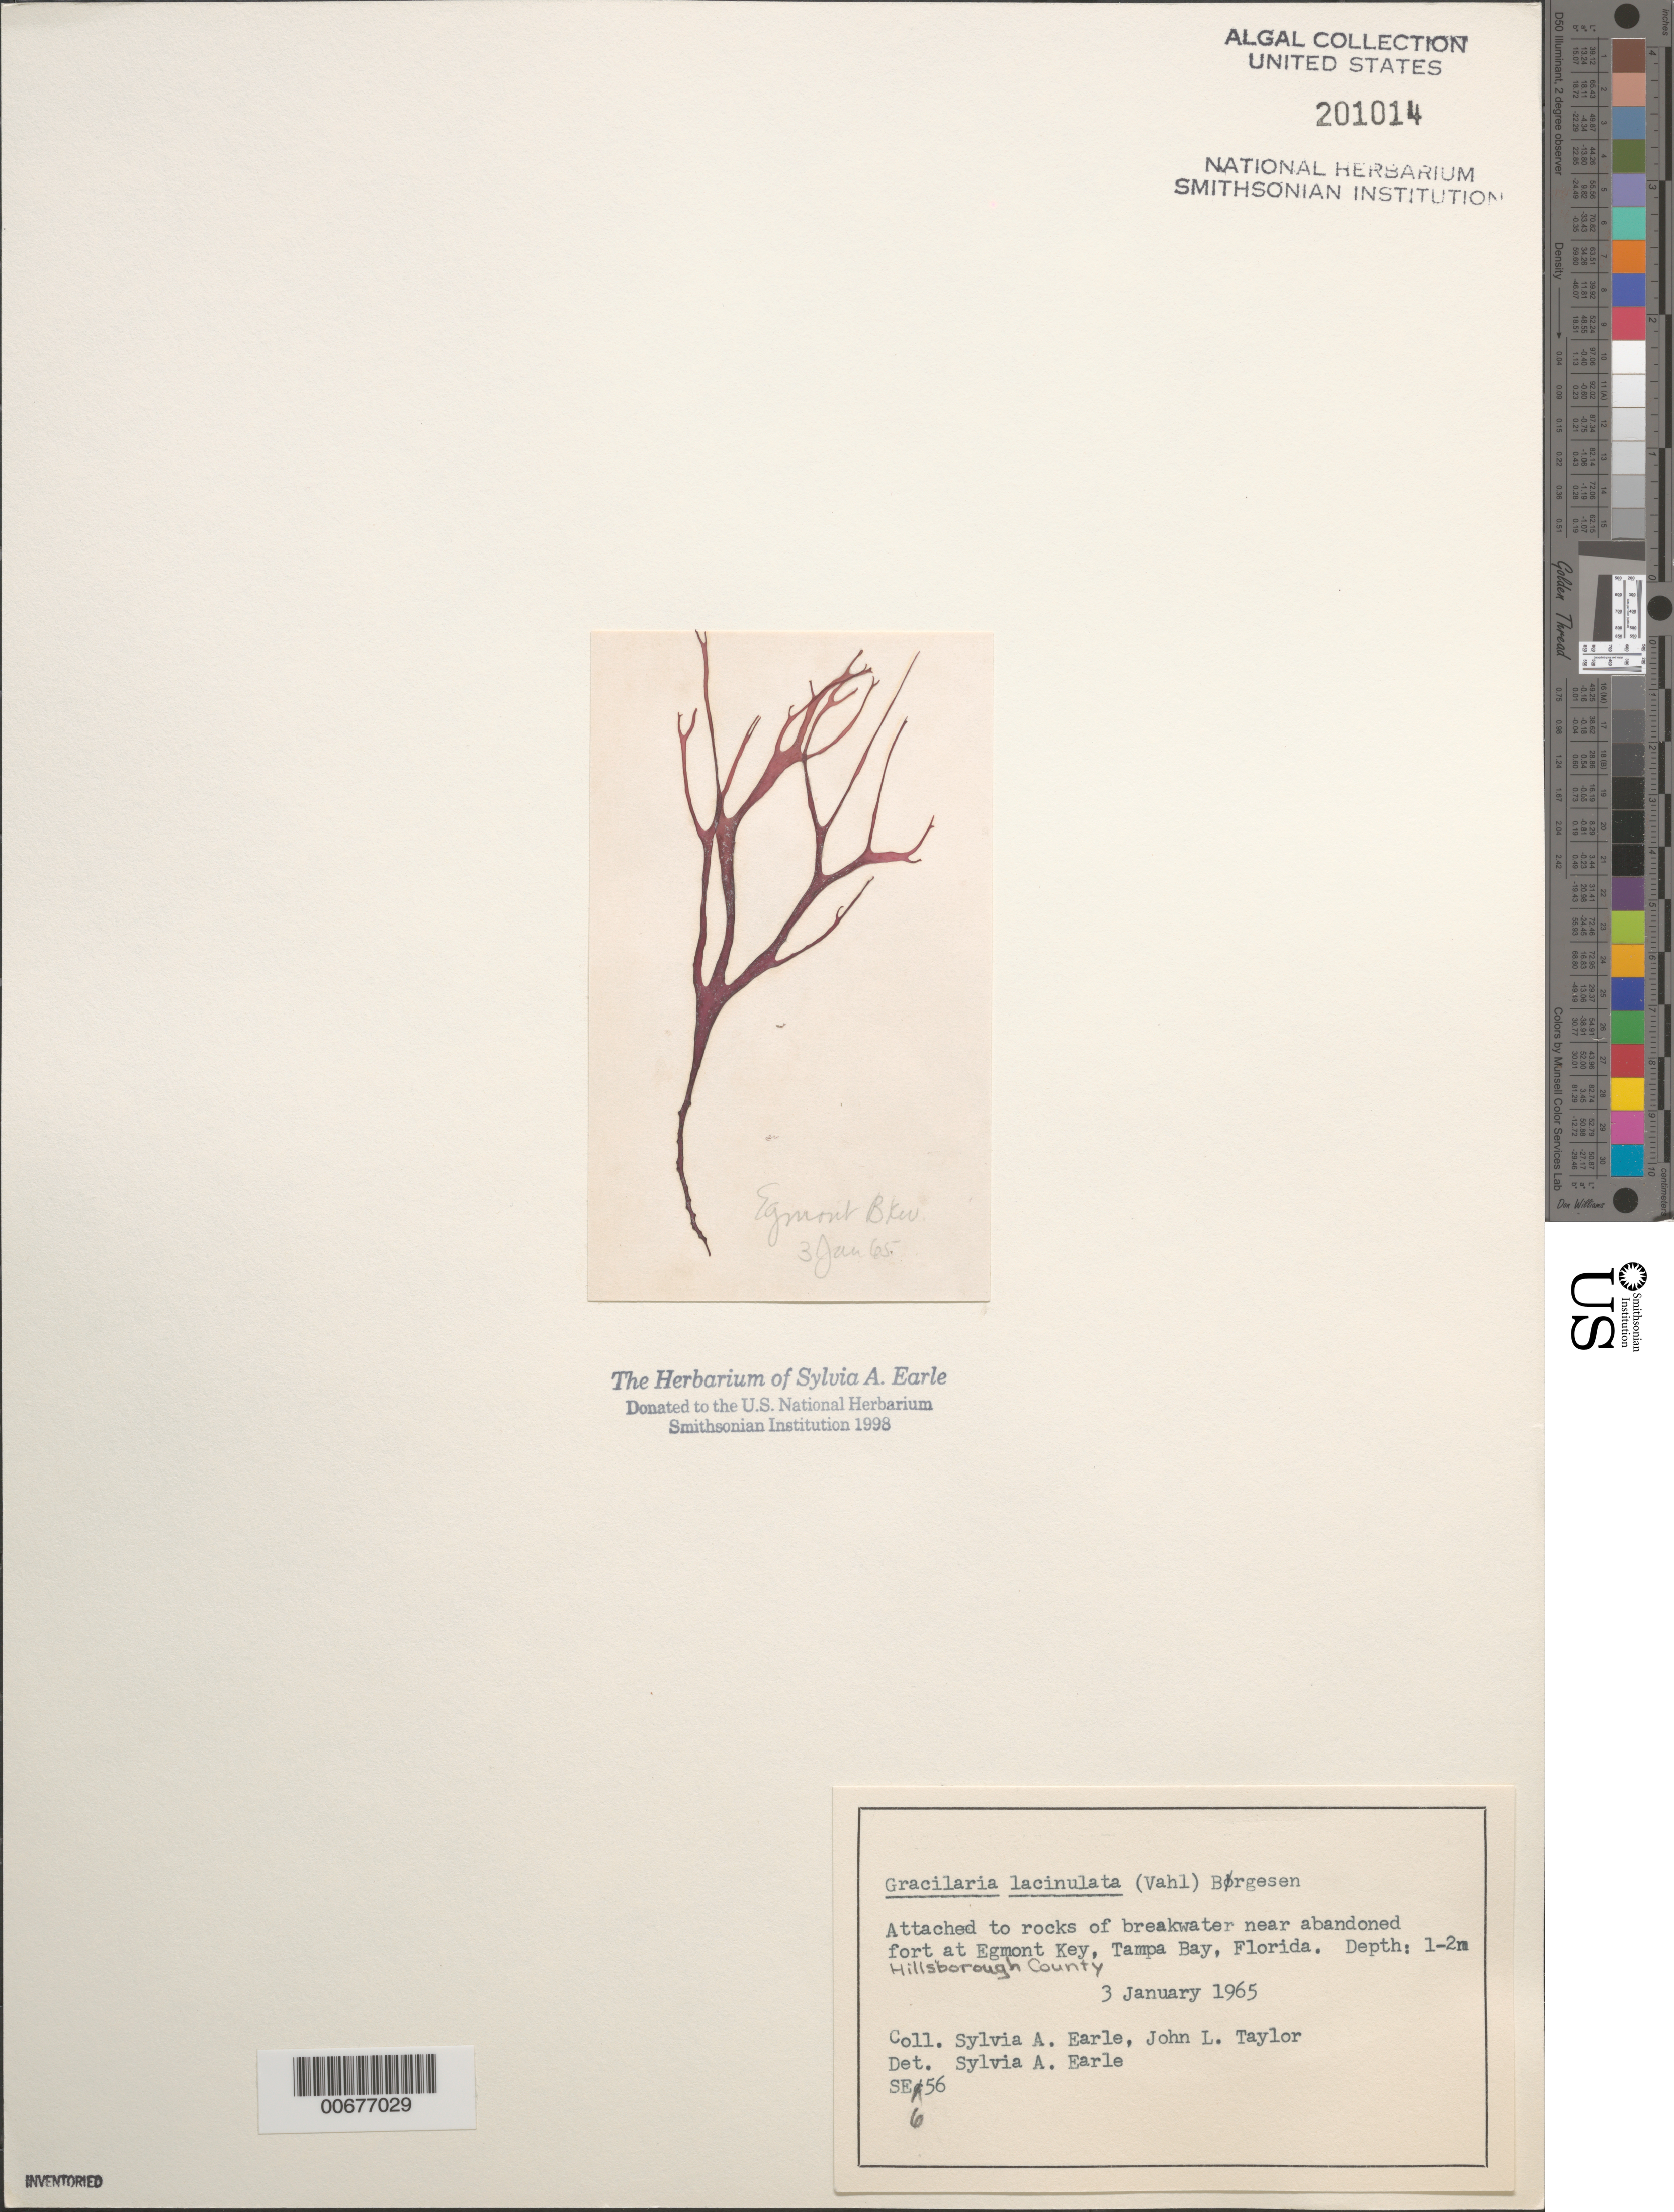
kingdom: Plantae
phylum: Rhodophyta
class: Florideophyceae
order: Gracilariales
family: Gracilariaceae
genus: Gracilaria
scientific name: Gracilaria isabellana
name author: Gurgel et al. in I.A. Abbott & McDermid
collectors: S. A. Earle & J. L. Taylor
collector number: SE 656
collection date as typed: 03 Jan 1965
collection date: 1965-01-03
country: United States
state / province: Florida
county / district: Hillsborough County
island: Egmont Key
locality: Tampa Bay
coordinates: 27 34.86'N, 82 45.9'W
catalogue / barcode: US 201014